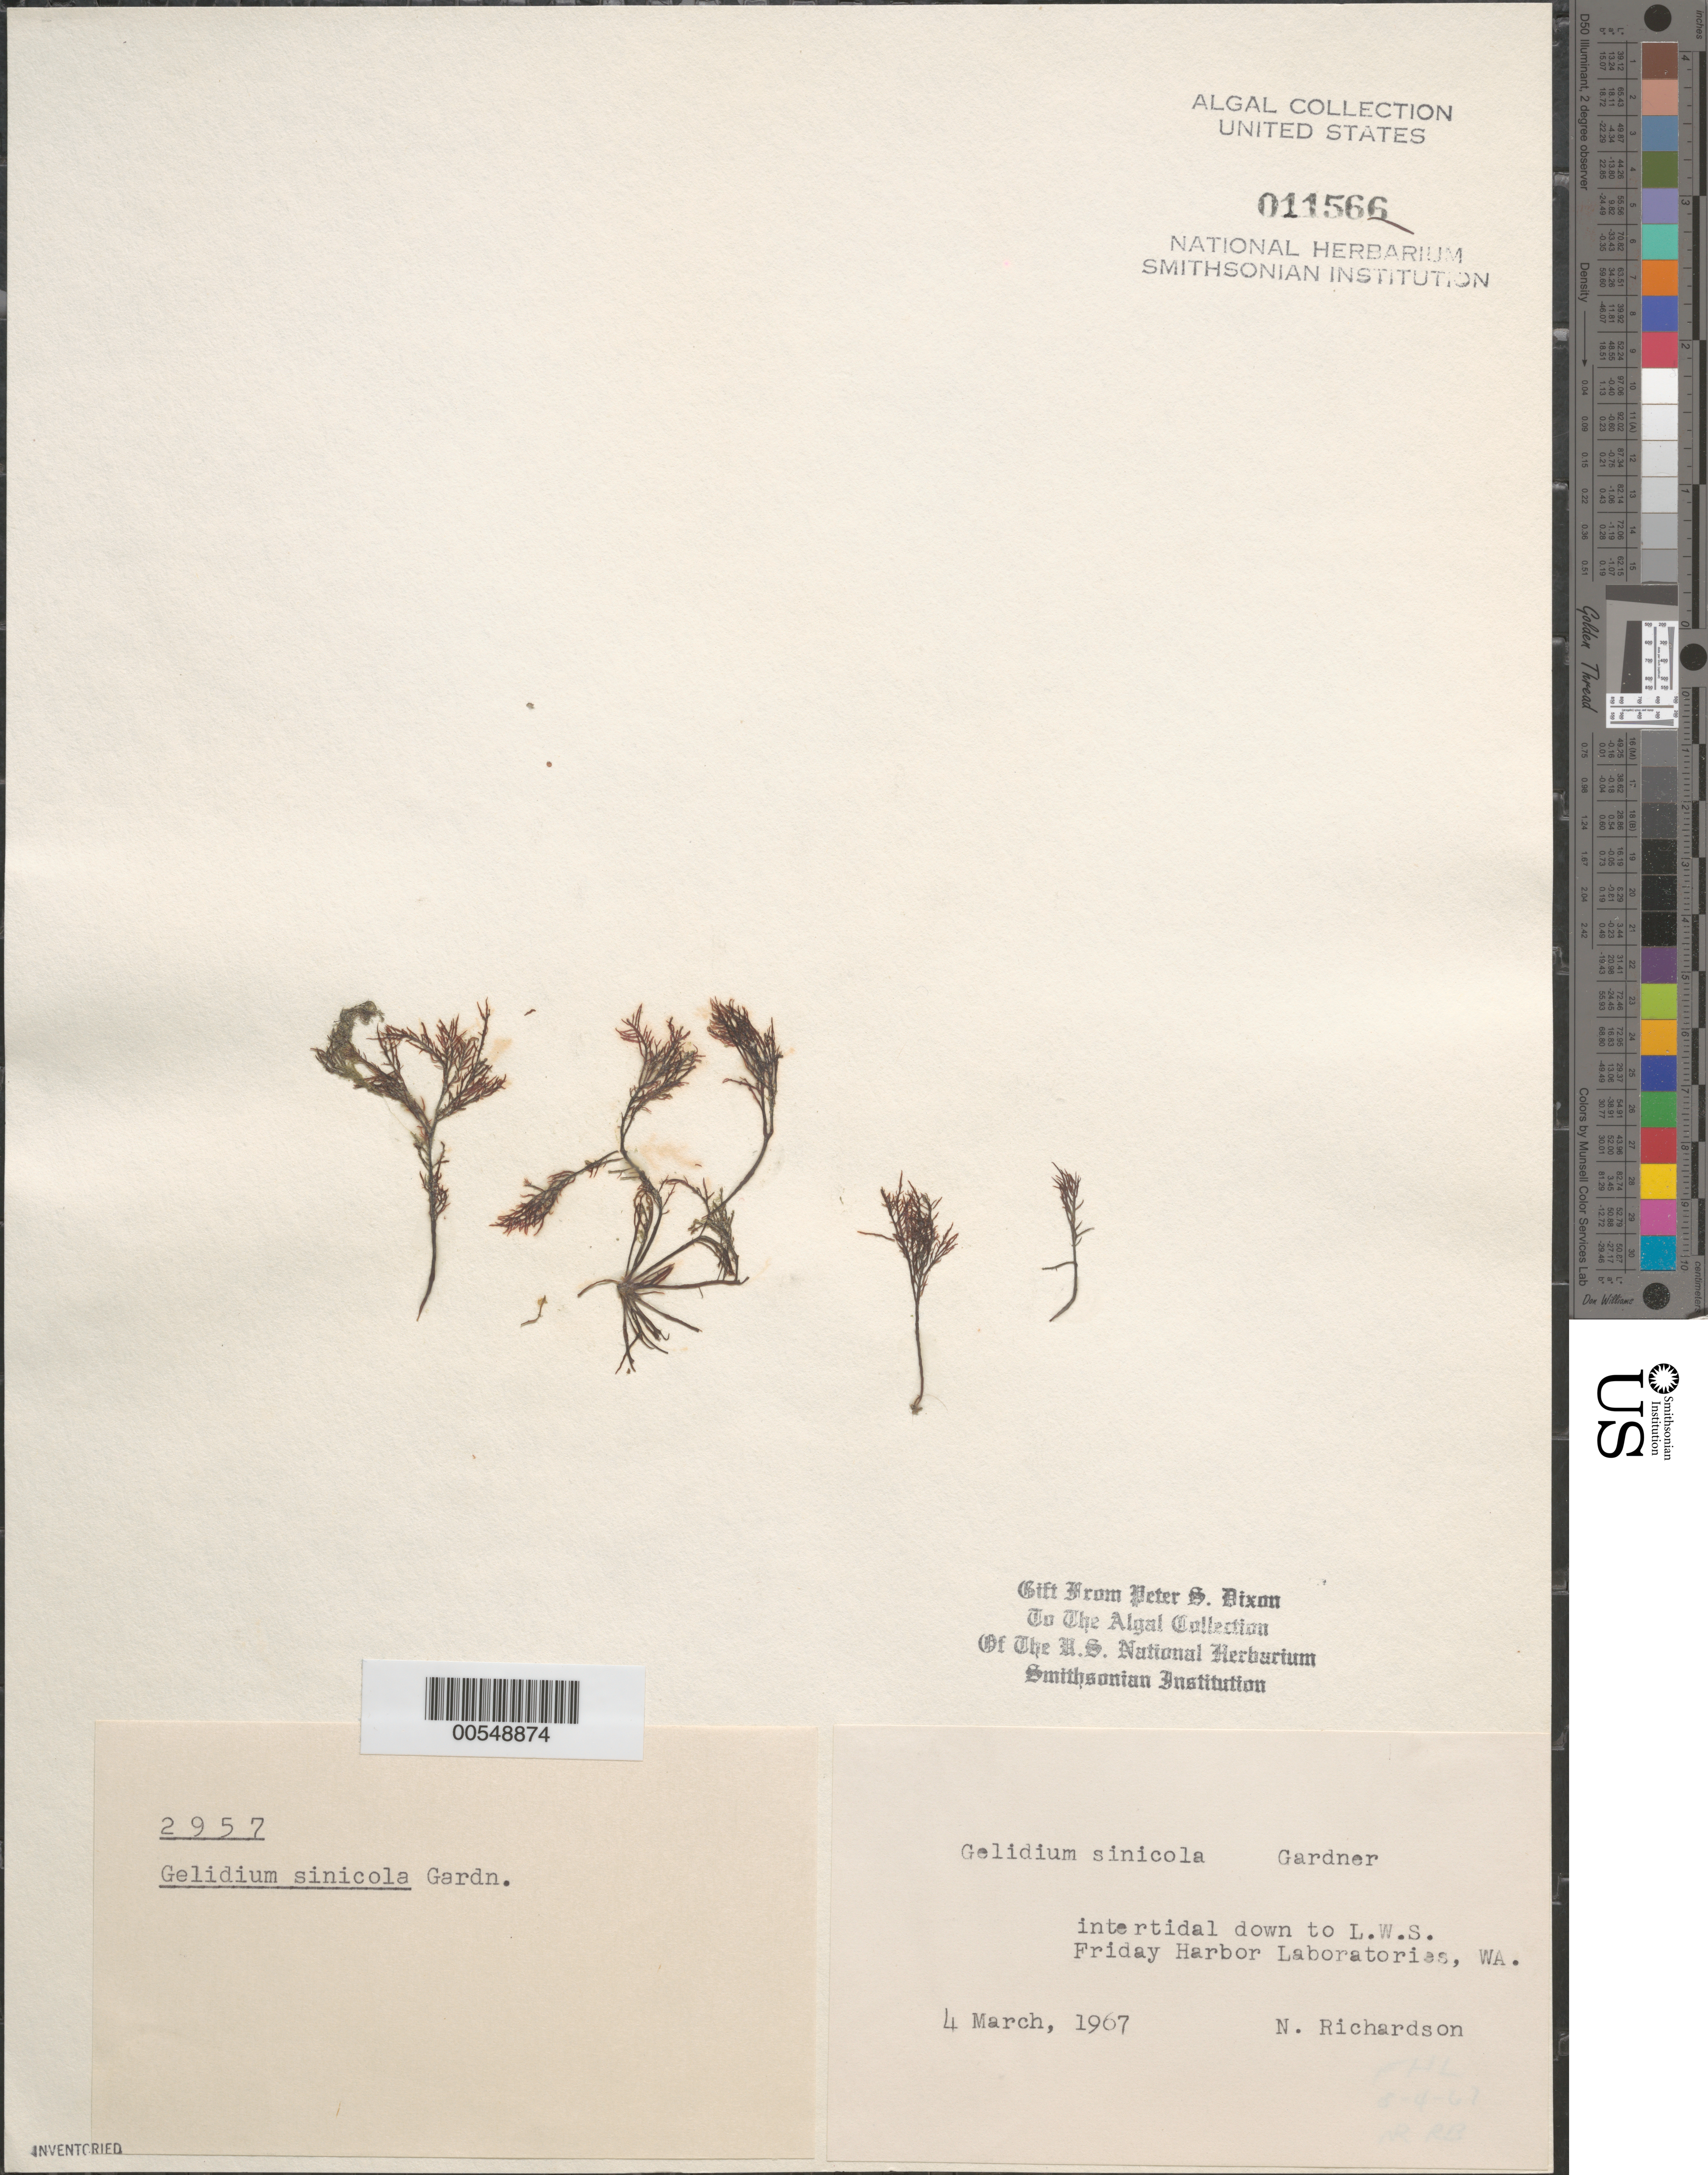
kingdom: Plantae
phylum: Rhodophyta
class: Florideophyceae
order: Gelidiales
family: Gelidiaceae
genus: Gelidium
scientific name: Gelidium sinicola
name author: N.L. Gardner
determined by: Dixon, P. S.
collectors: N. Richardson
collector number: PSD 2957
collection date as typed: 04 Mar 1967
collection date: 1967-03-04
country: United States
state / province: Washington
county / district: San Juan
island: San Juan Island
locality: Friday Harbor Laboratories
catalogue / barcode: US 11566